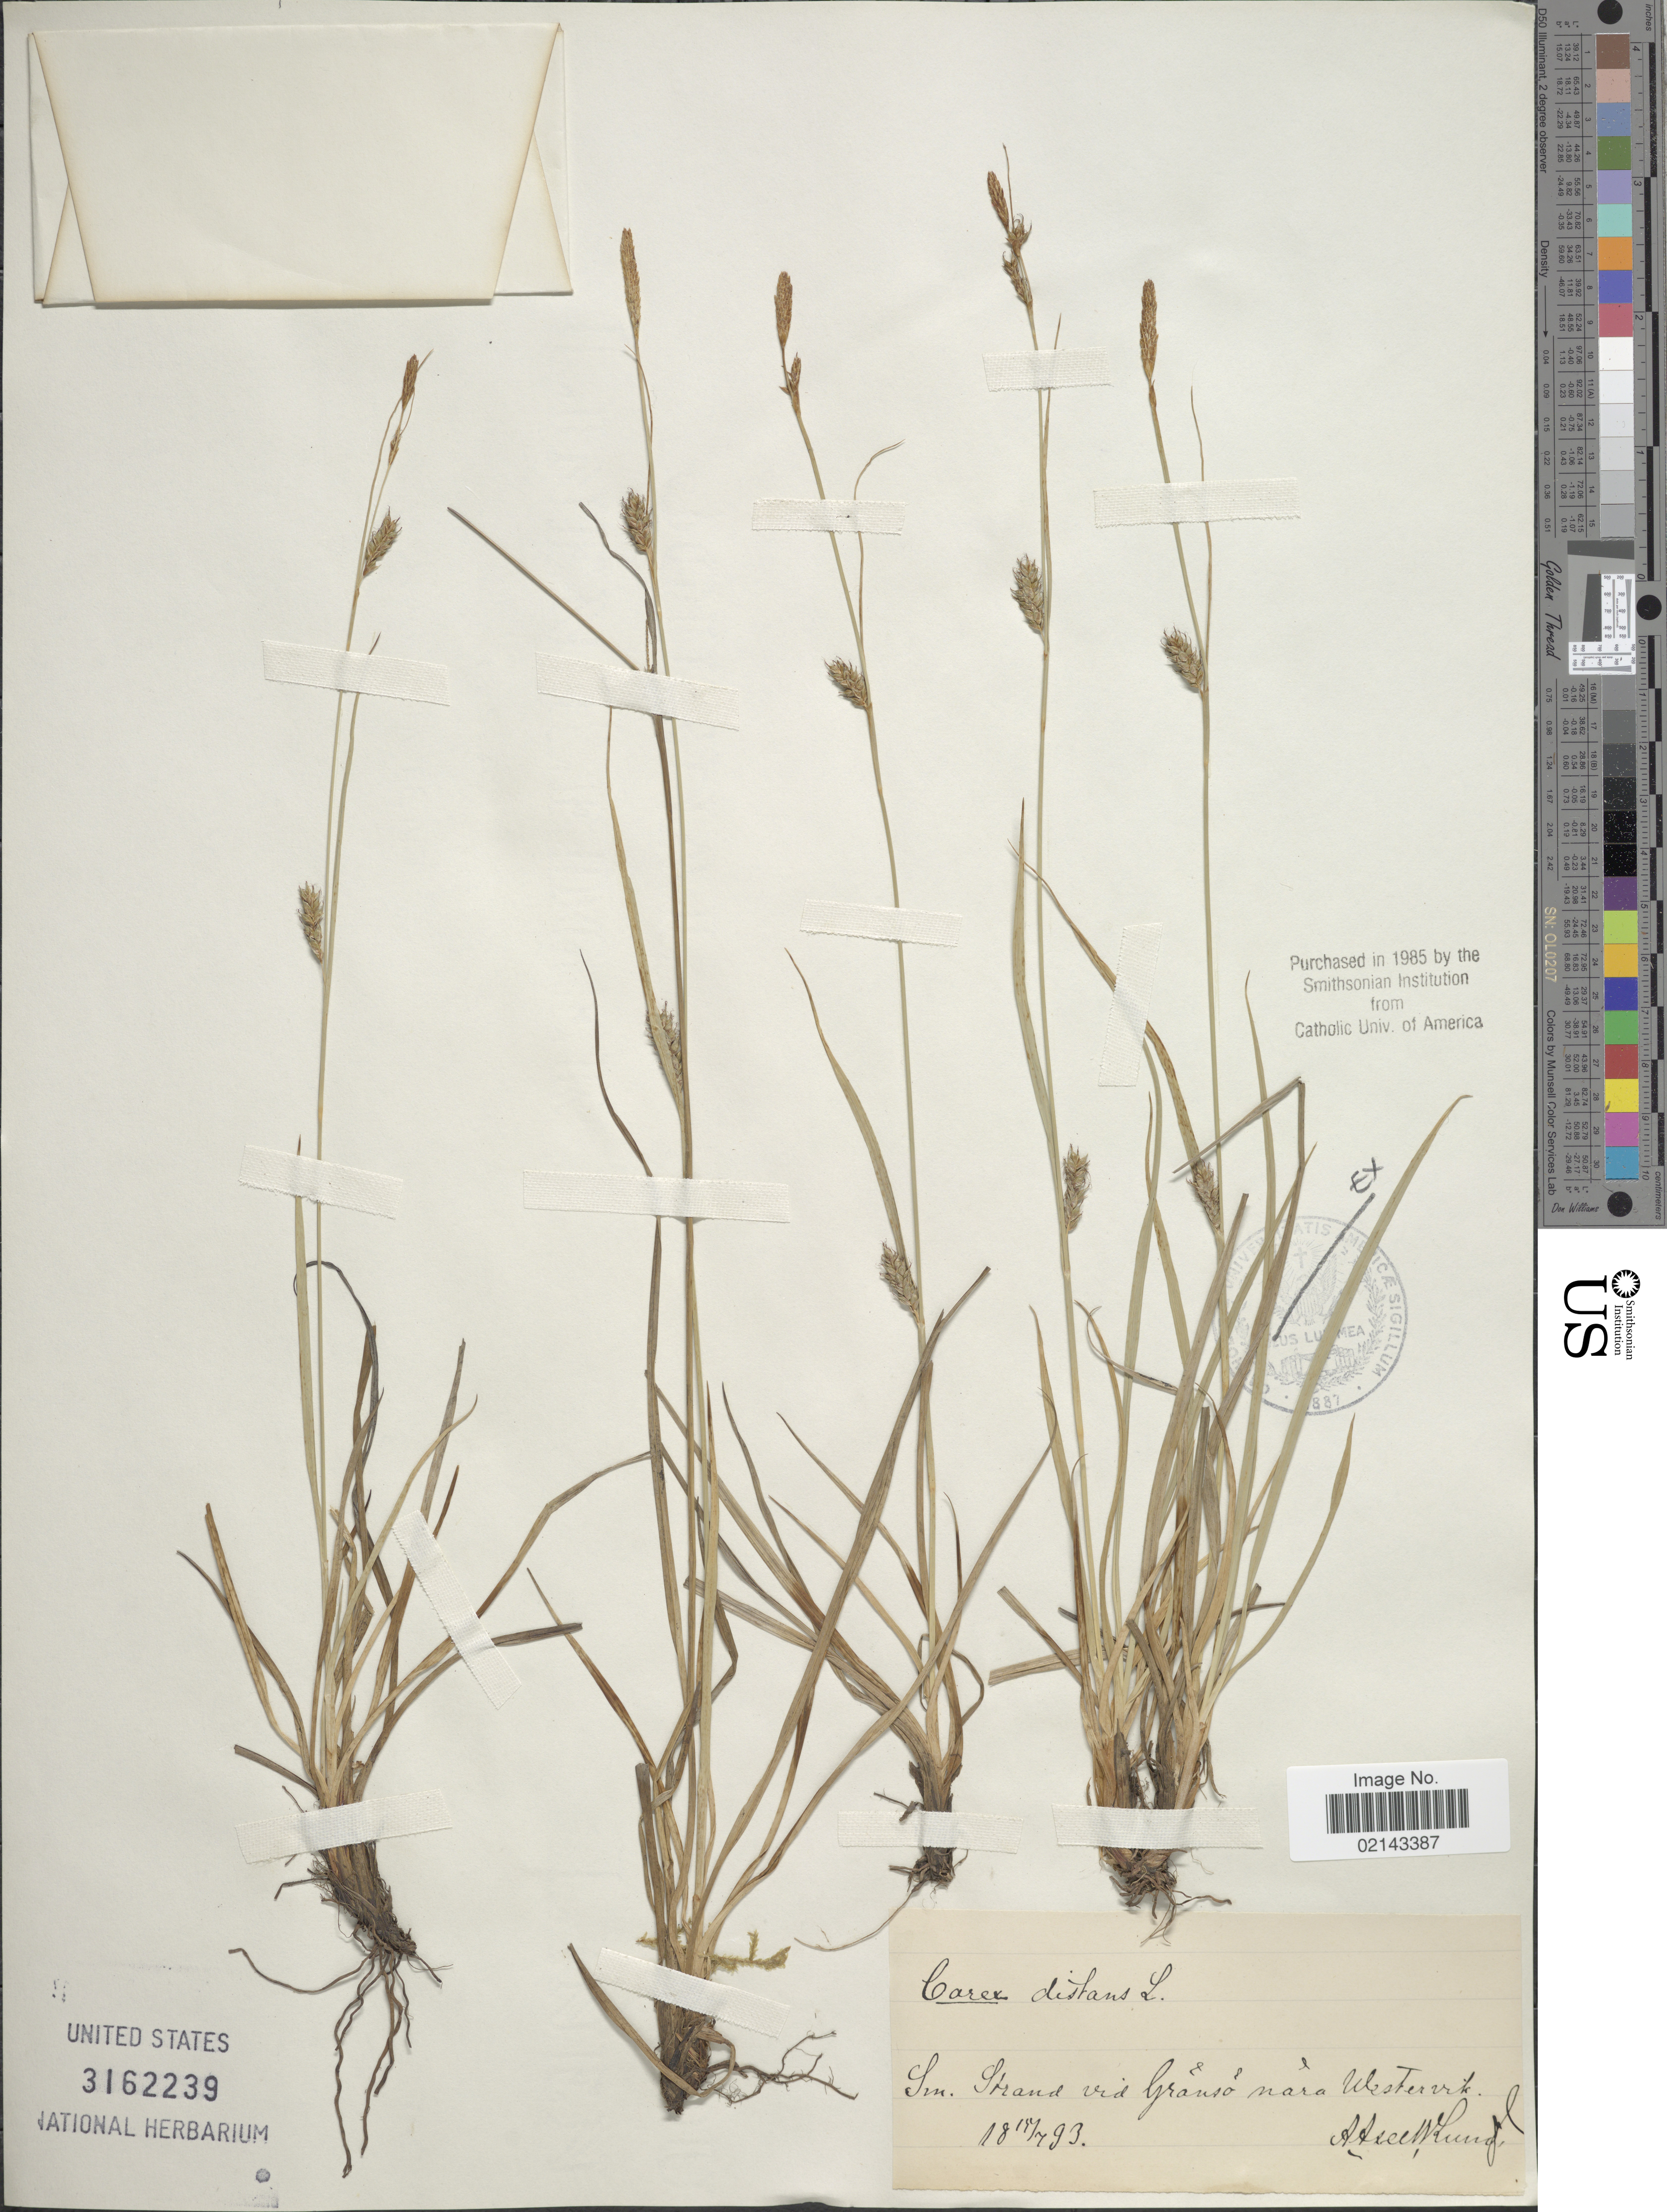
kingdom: Plantae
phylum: Tracheophyta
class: Liliopsida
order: Poales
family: Cyperaceae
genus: Carex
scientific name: Carex distans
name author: L.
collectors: A. Lund & W. Lund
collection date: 1893-07-19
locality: Sm. Grand vid Granso nara Westervik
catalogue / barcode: US 3162239